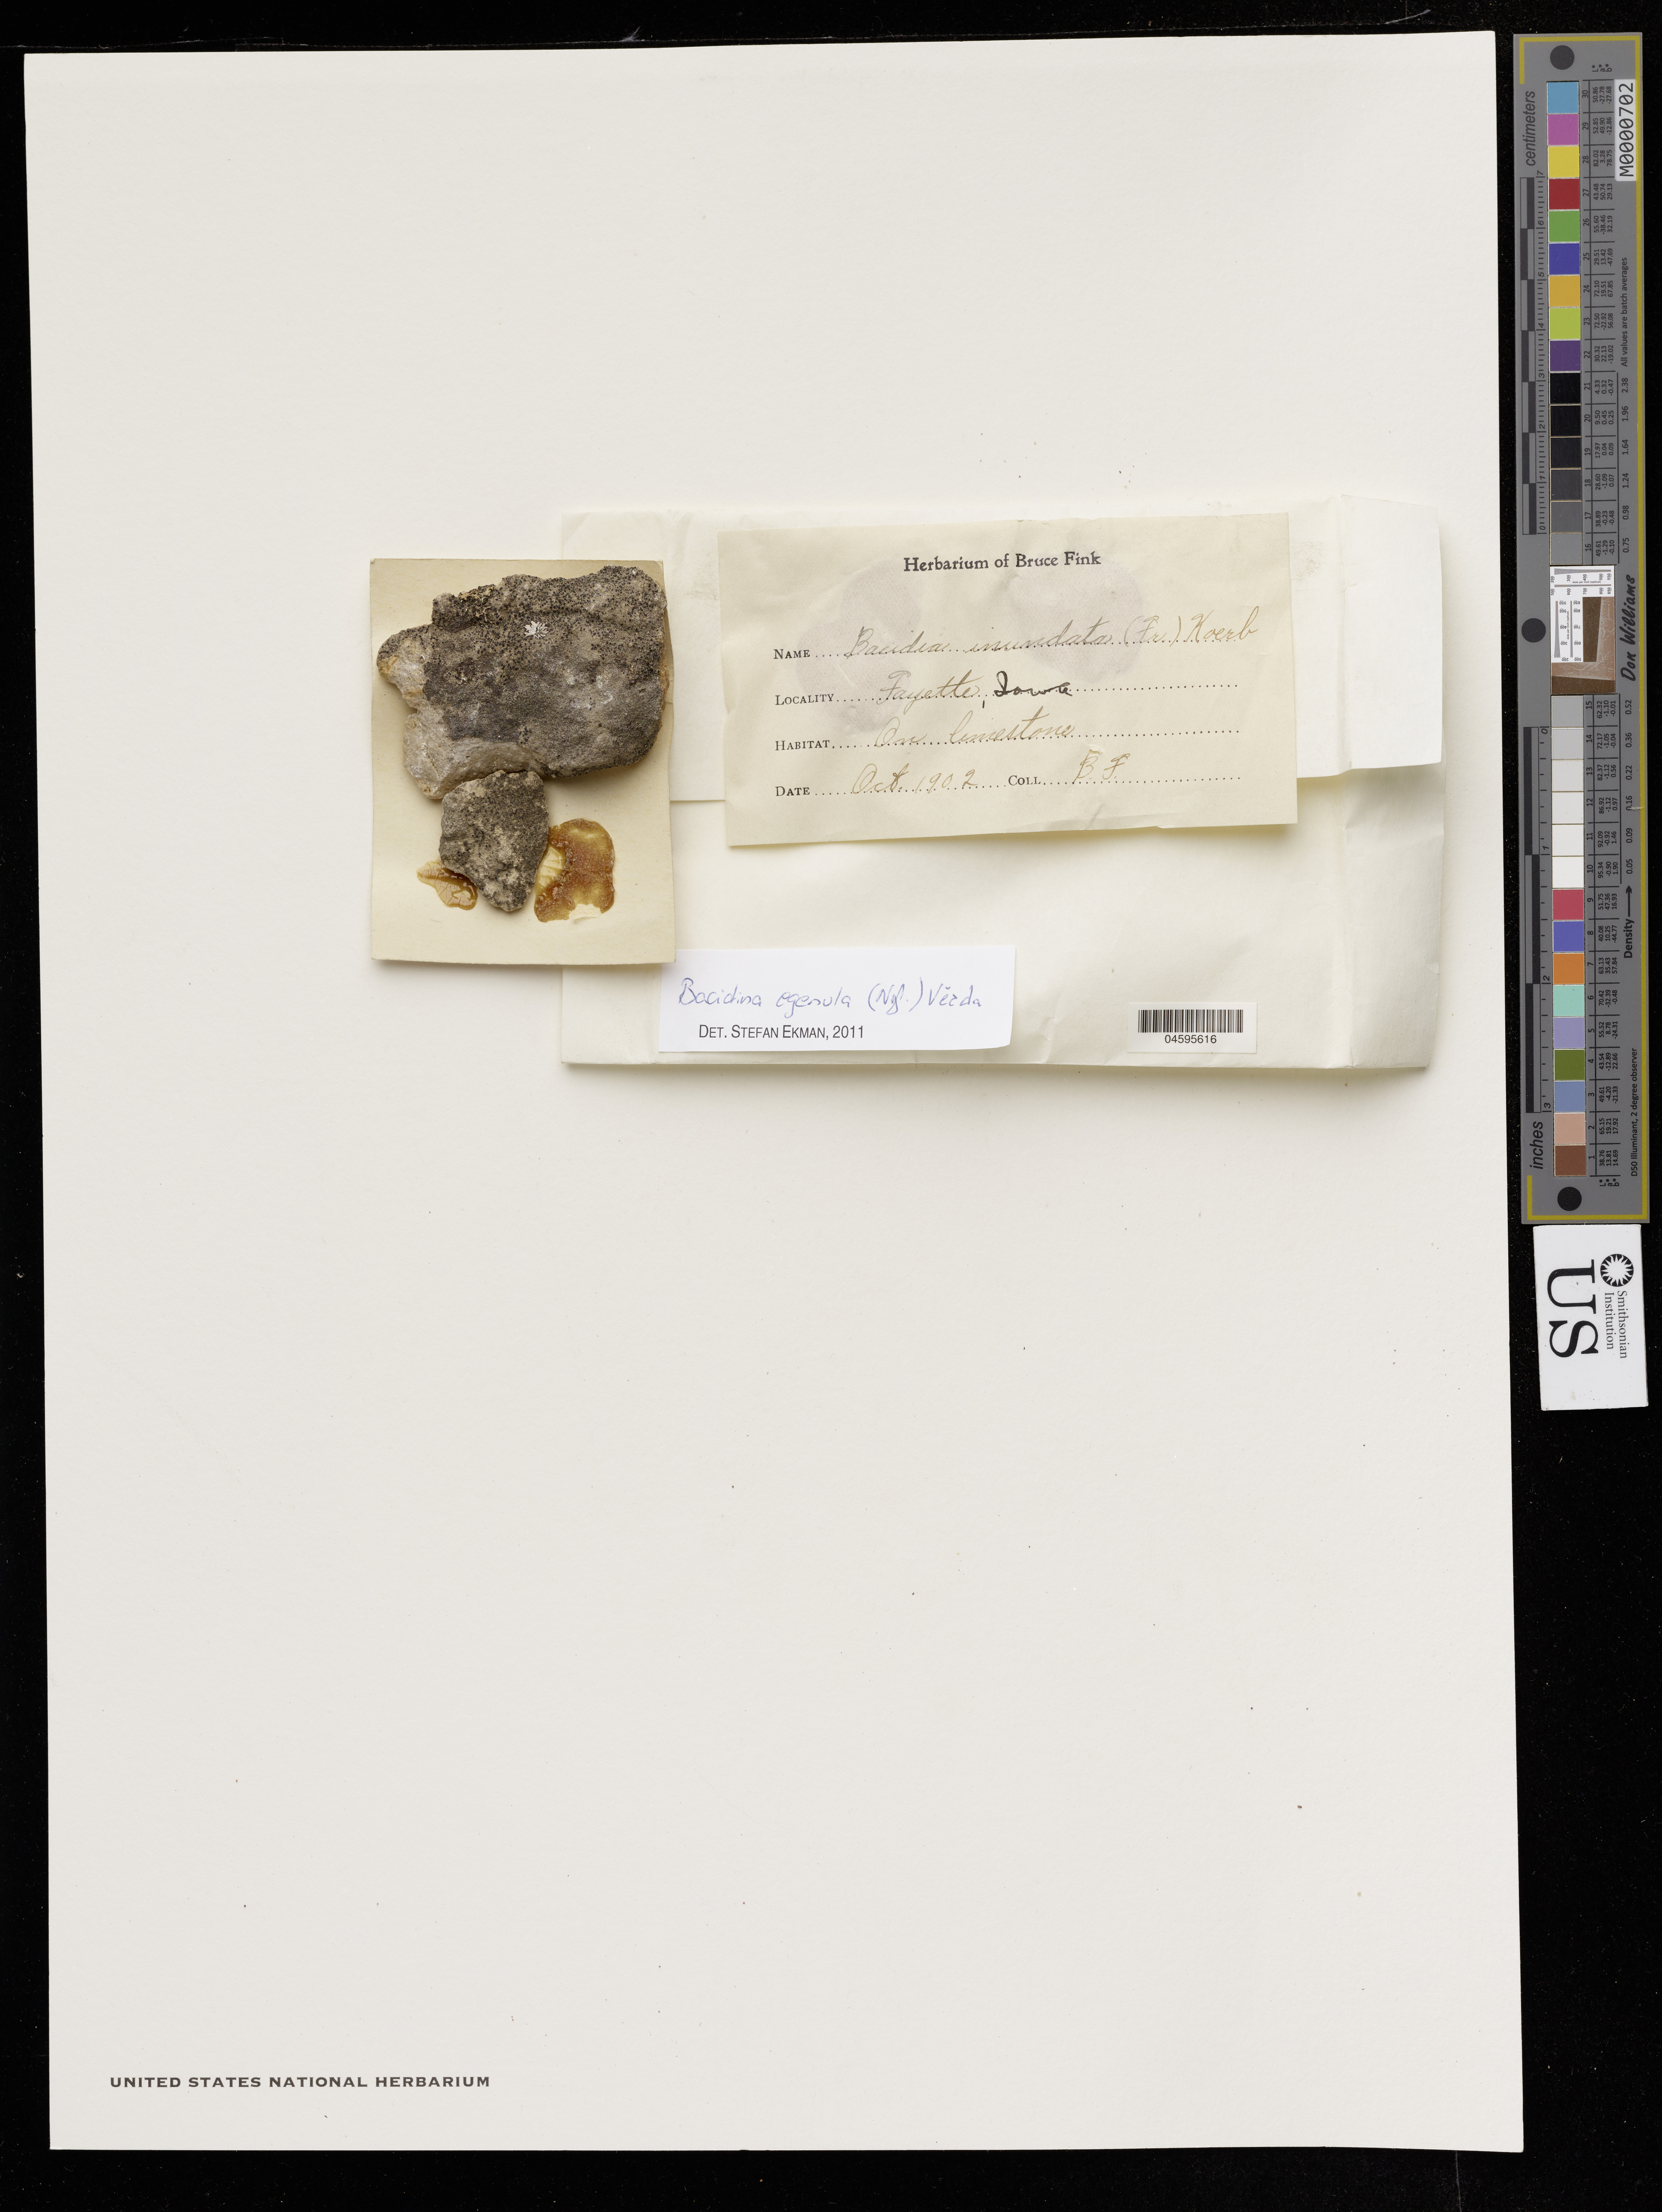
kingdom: Fungi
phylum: Ascomycota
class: Lecanoromycetes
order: Lecanorales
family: Ramalinaceae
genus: Bacidia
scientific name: Bacidia egenula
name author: (Nyl.) Arnold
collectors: B. Fink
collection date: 1902-10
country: United States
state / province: Iowa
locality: Fayette.